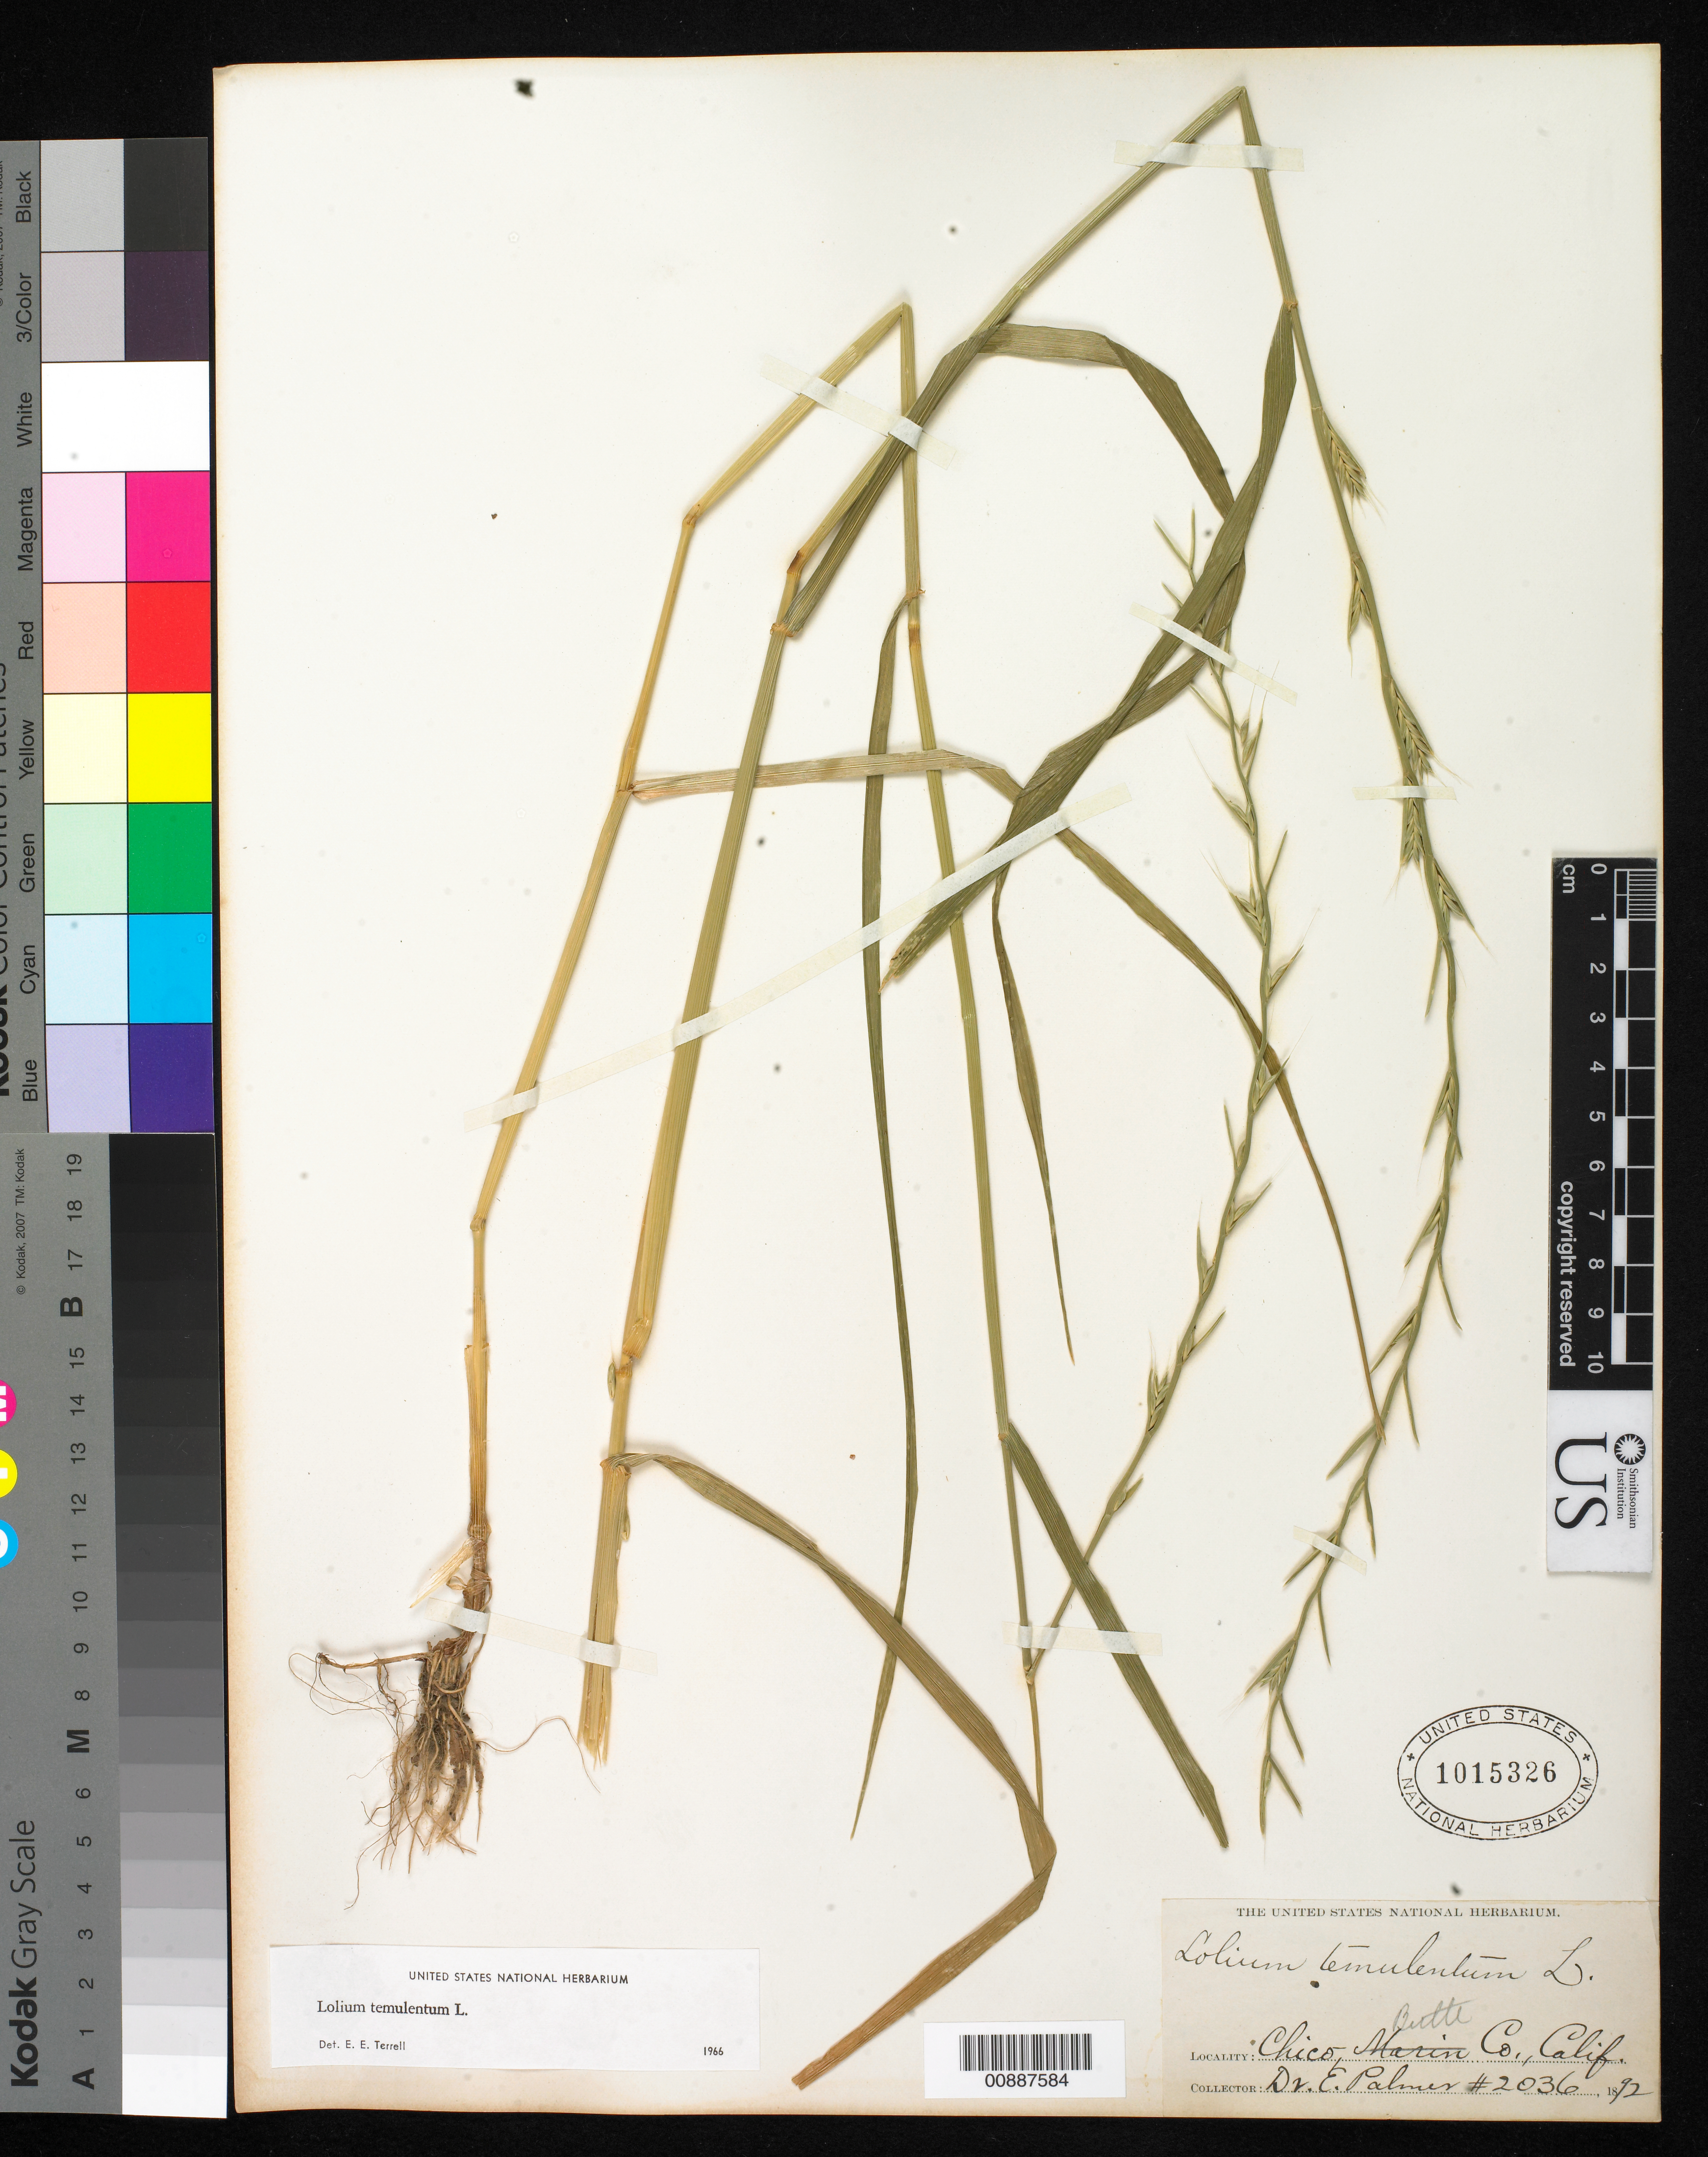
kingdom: Plantae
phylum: Tracheophyta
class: Liliopsida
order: Poales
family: Poaceae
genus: Lolium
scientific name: Lolium temulentum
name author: L.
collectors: E. Palmer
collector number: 2036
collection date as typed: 1892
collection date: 1892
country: United States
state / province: California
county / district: Butte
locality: Chico, Butte County, California.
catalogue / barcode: US 1015326